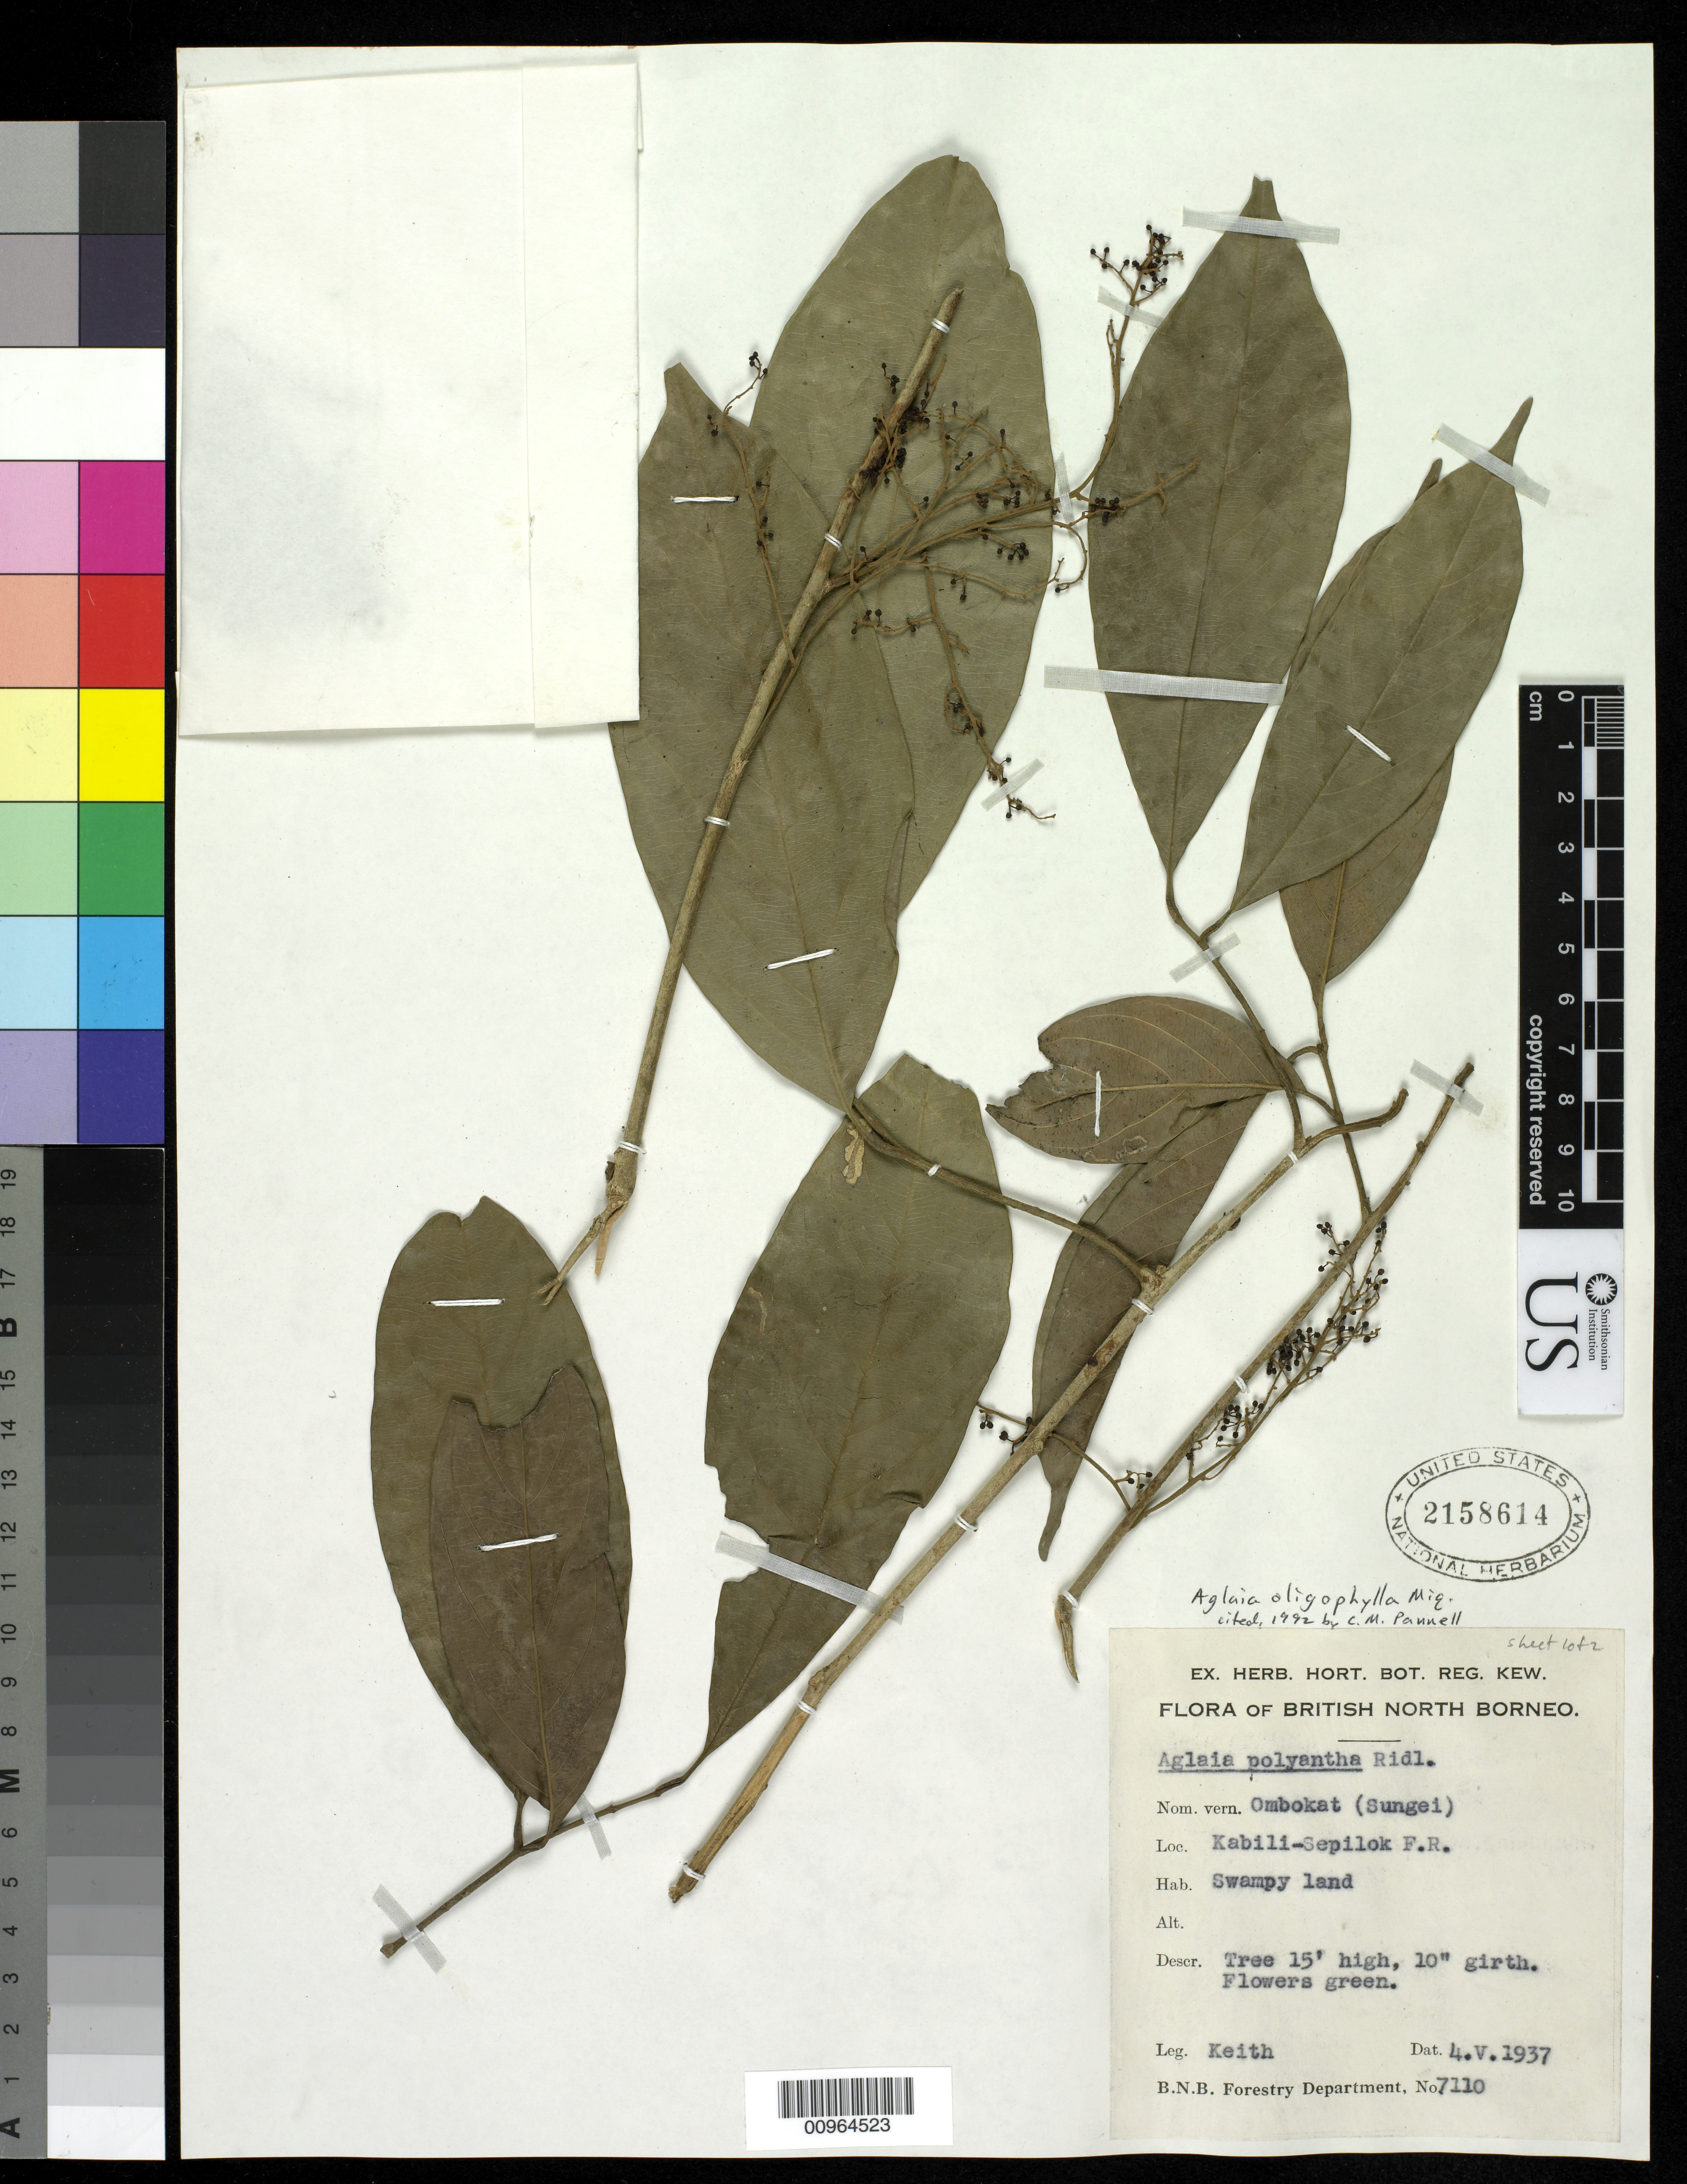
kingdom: Plantae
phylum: Tracheophyta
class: Magnoliopsida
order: Sapindales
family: Meliaceae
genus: Aglaia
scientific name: Aglaia oligophylla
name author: Miq.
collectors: H. Keith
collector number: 7110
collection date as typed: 04 May 1937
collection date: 1937-05-04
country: Malaysia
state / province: Sabah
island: Borneo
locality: Kabili-Sepilok F.R.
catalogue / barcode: US 2158614